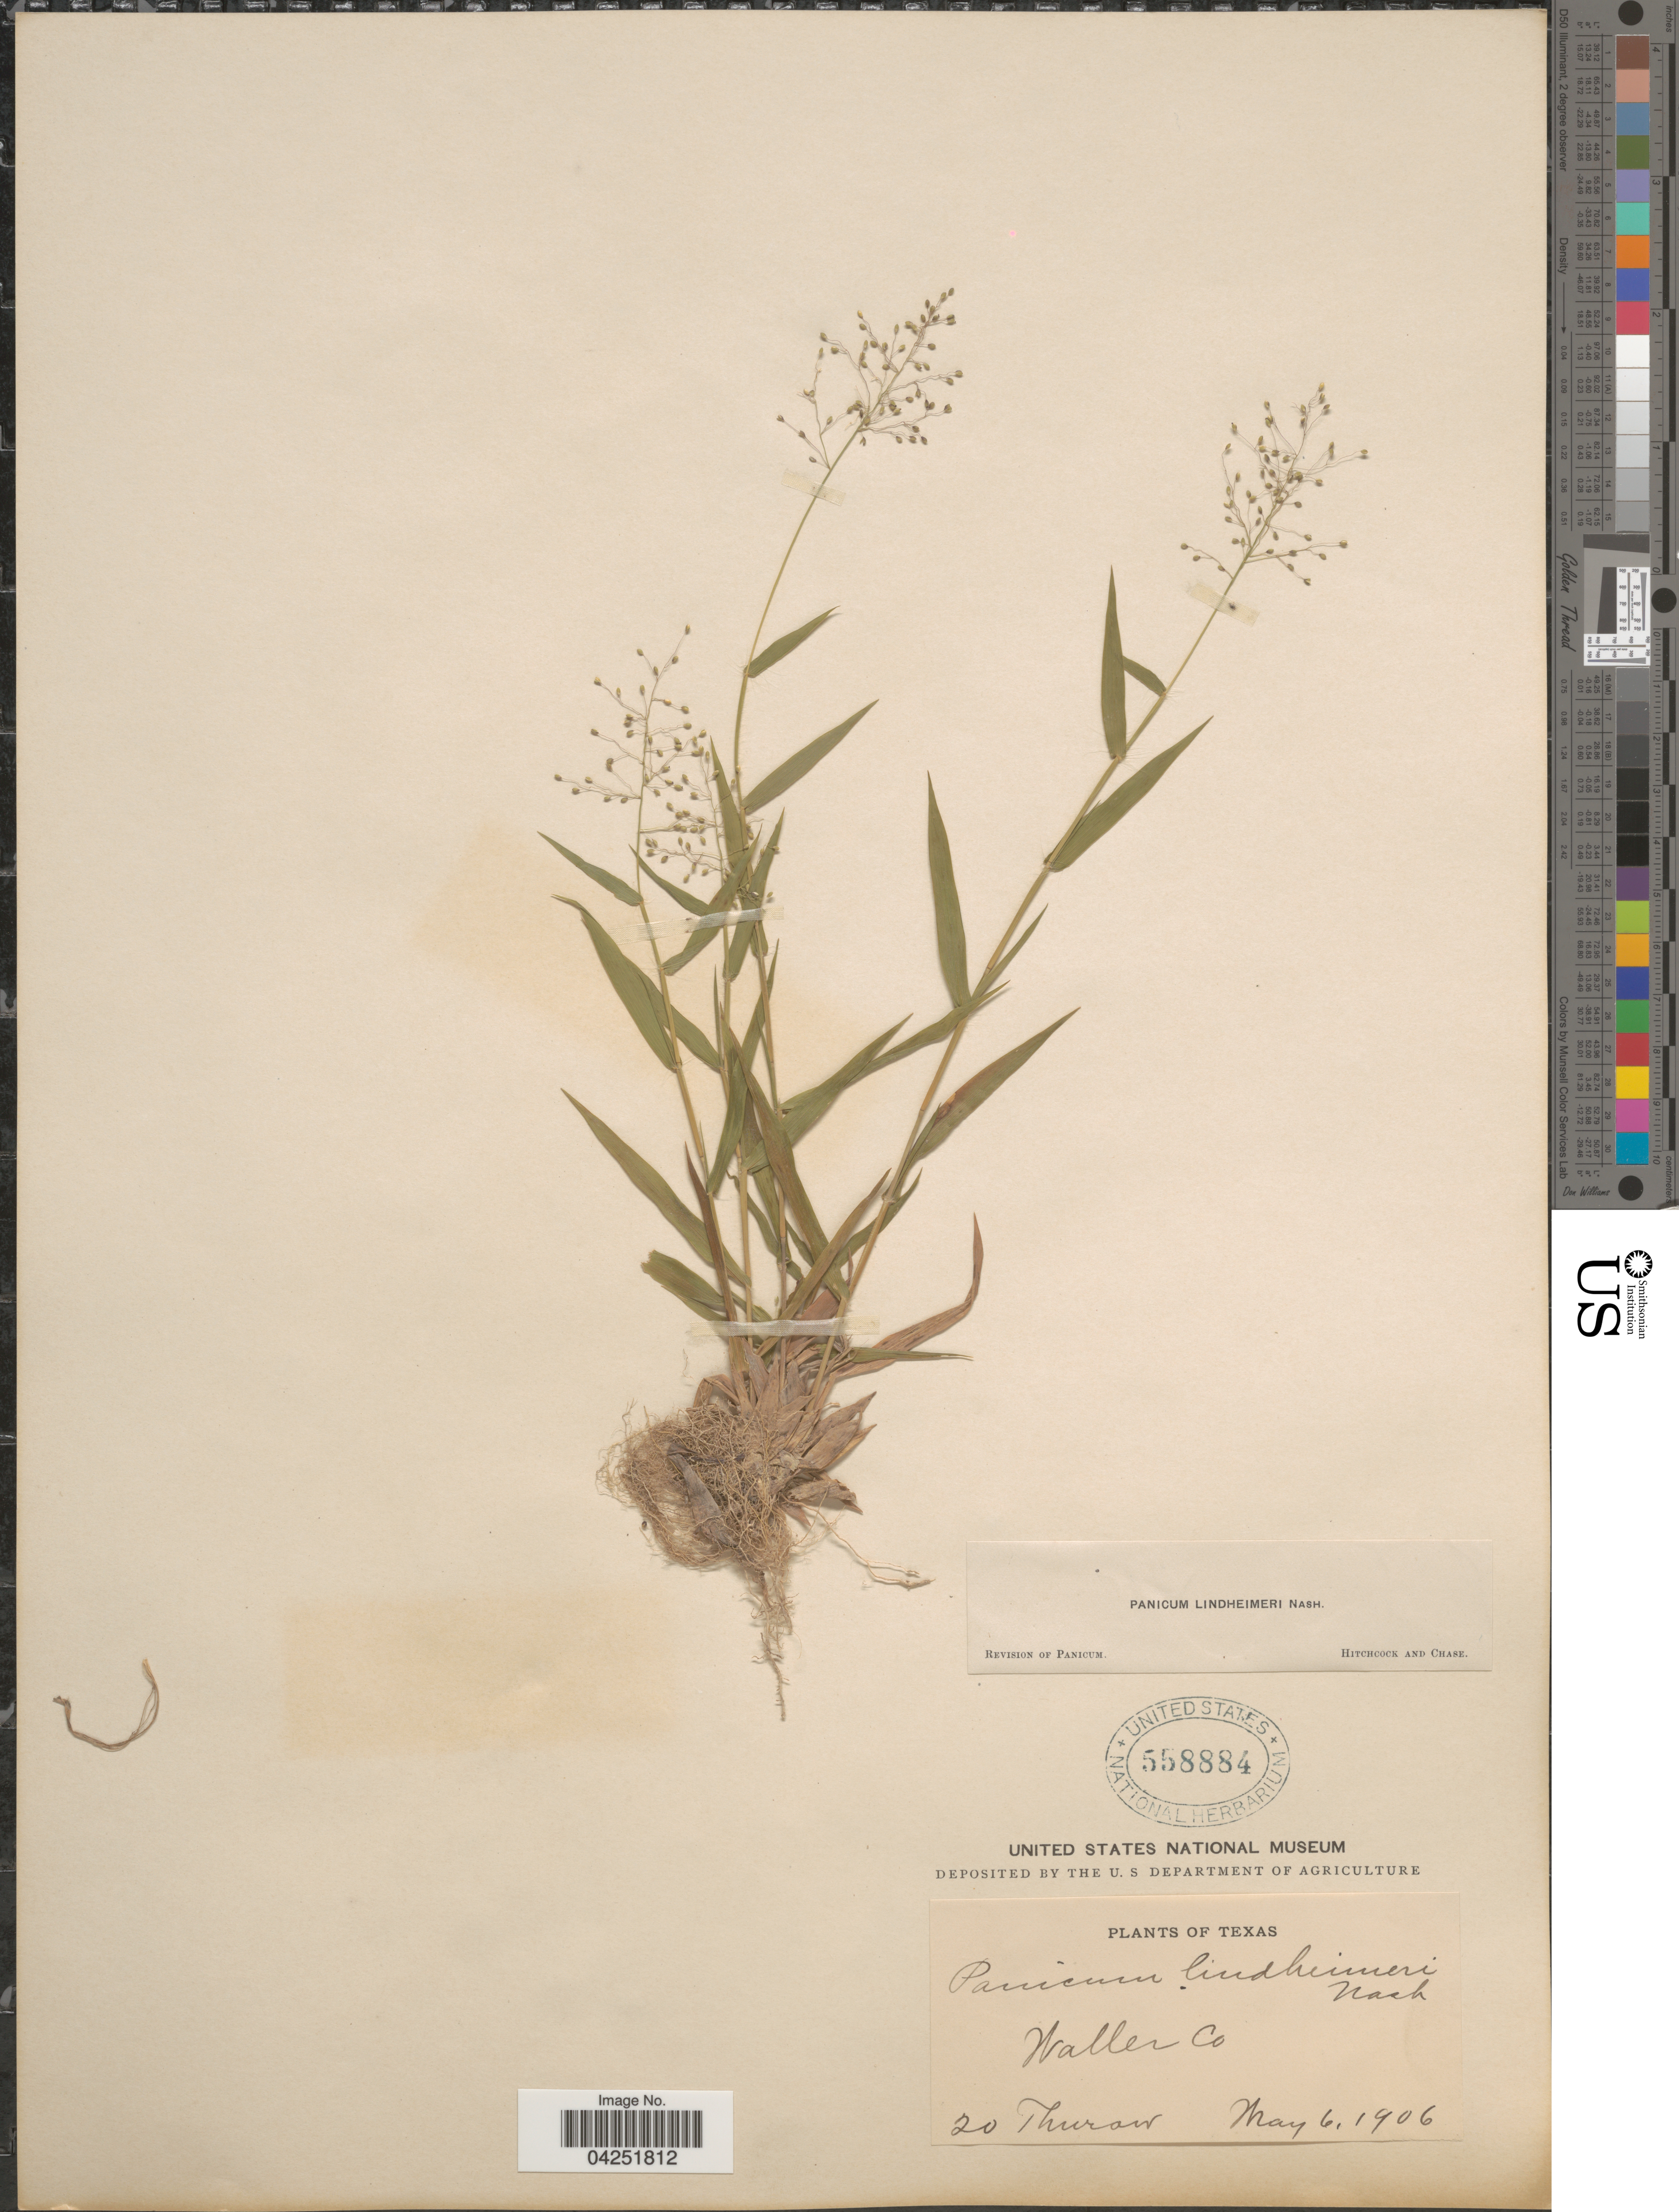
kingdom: Plantae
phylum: Tracheophyta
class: Liliopsida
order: Poales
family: Poaceae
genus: Dichanthelium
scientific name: Dichanthelium acuminatum var. lindheimeri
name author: (Nash) Gould & C.A. Clark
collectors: Thurow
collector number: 20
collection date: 1906-05-06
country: United States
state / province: Texas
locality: Waller Co.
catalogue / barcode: US 558884